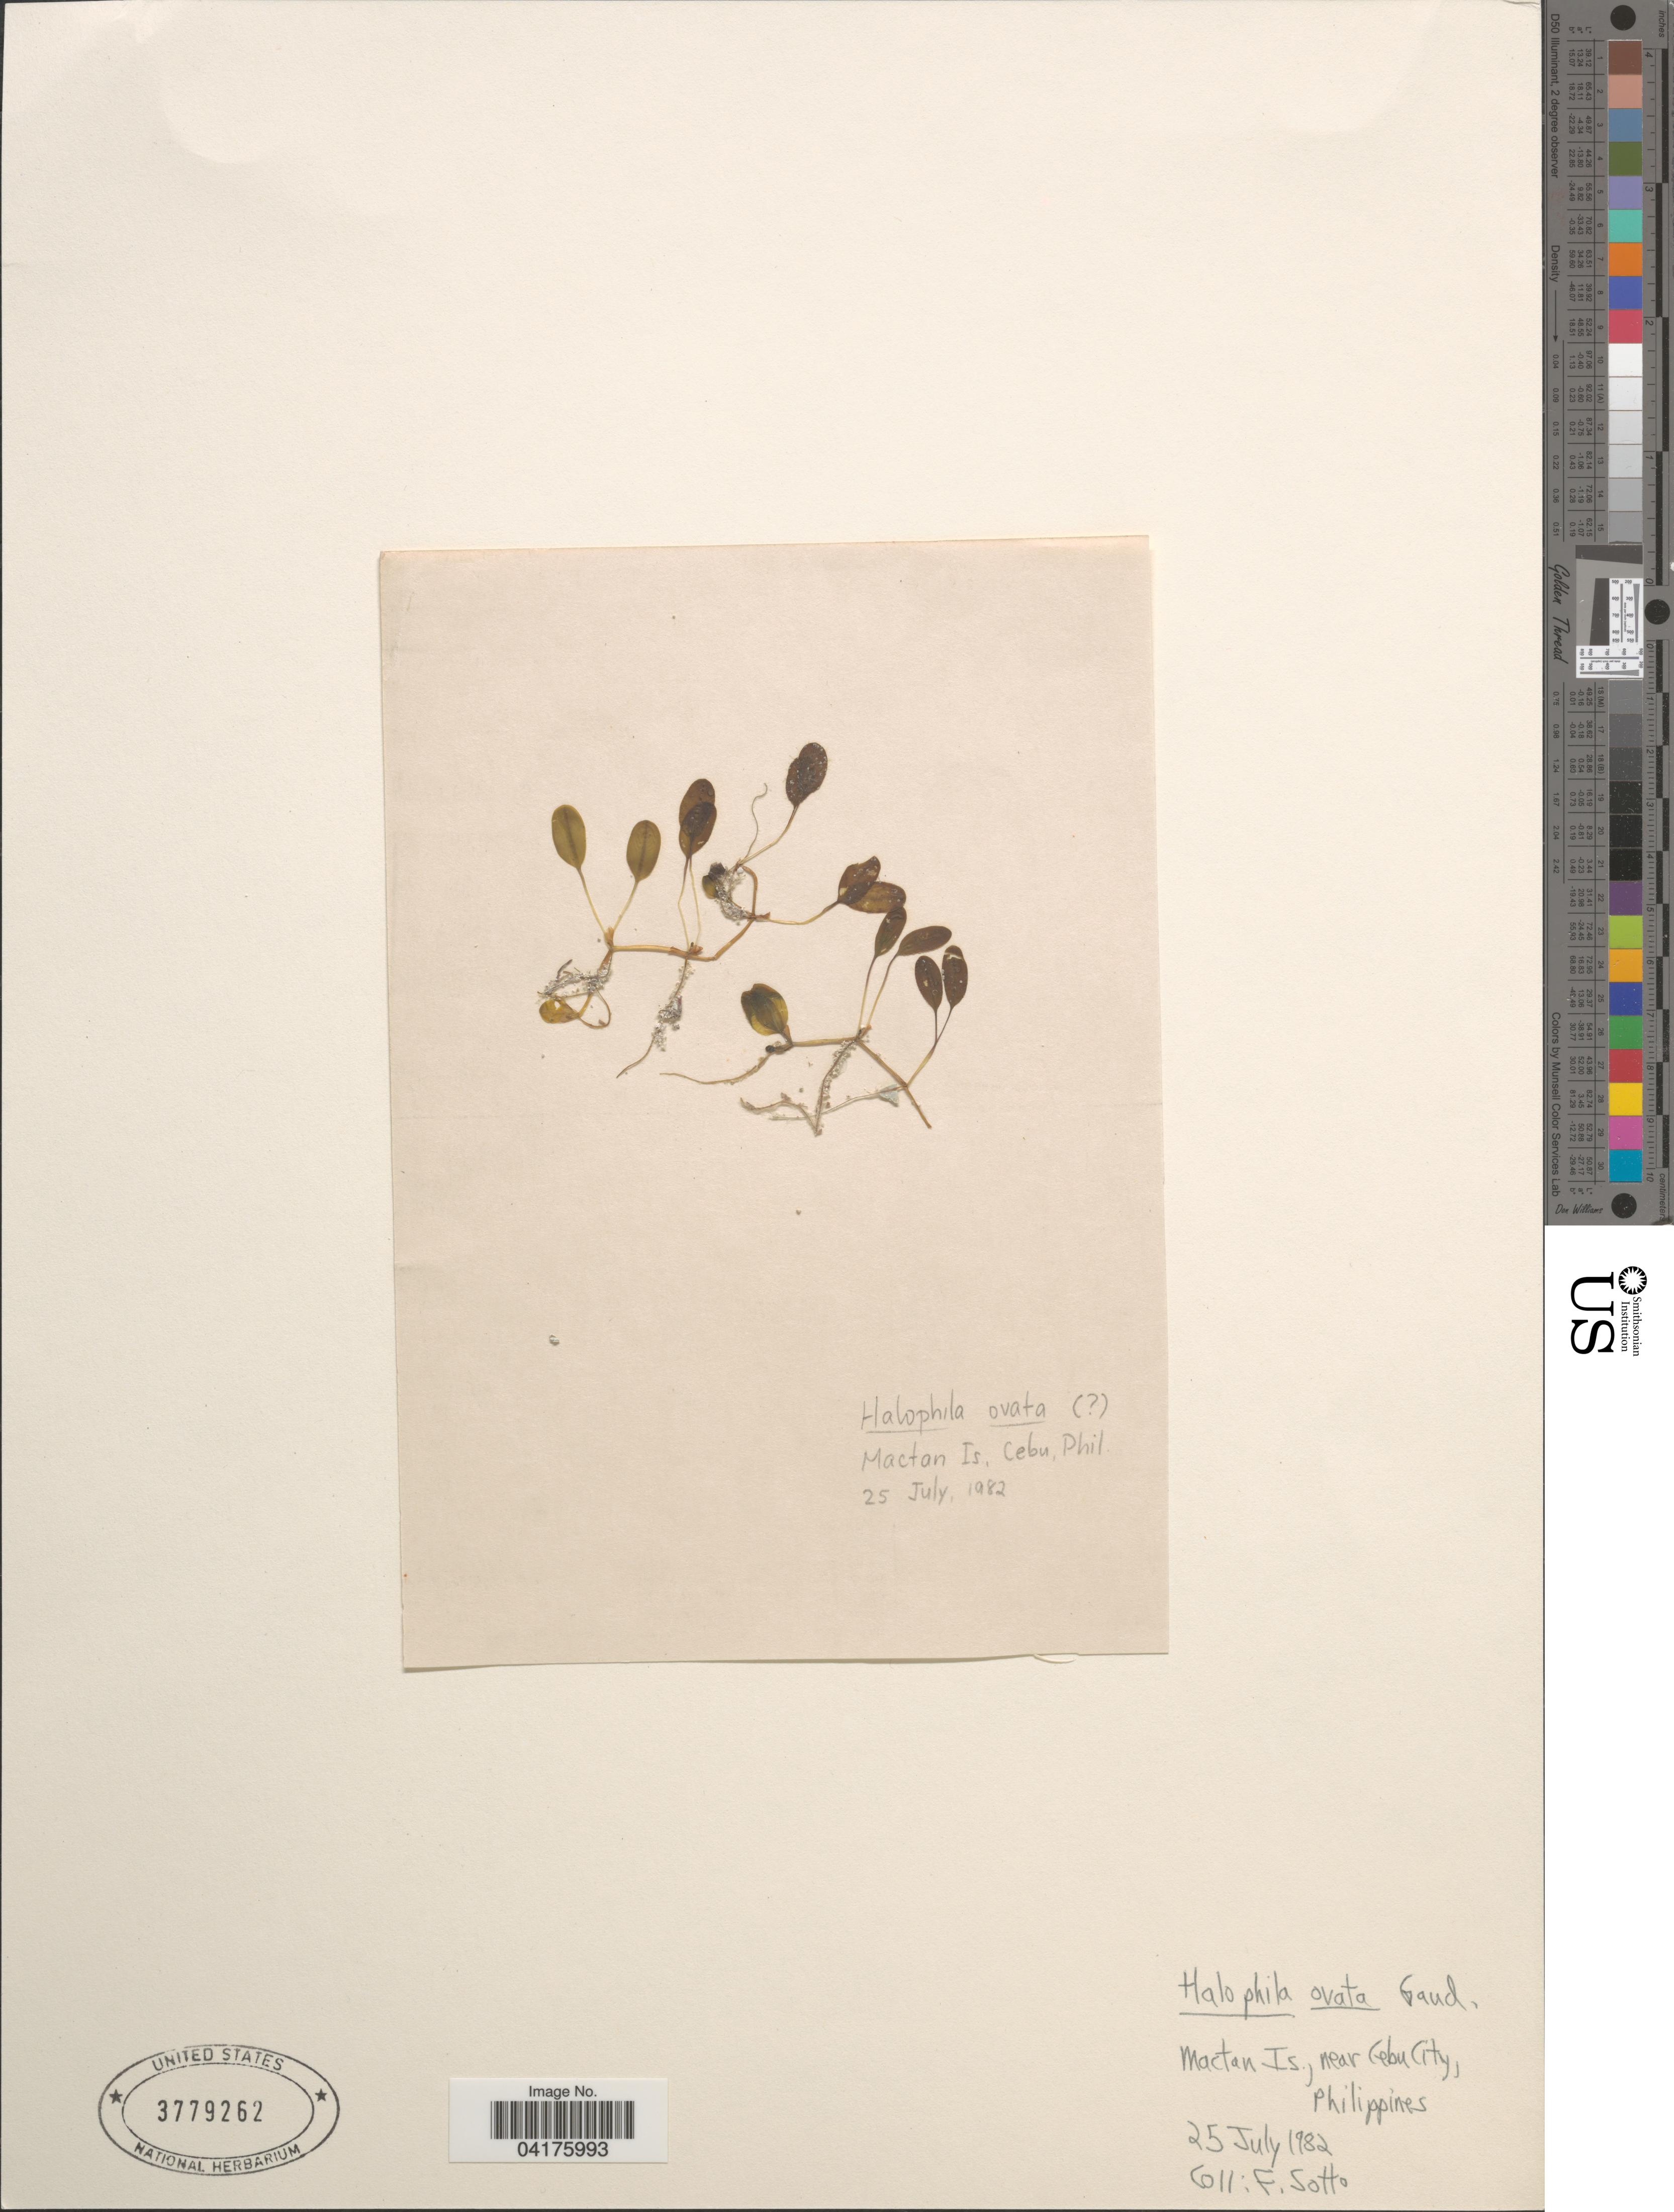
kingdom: Plantae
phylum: Tracheophyta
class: Liliopsida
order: Alismatales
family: Hydrocharitaceae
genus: Halophila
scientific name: Halophila ovata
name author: Merr.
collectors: F. Sotto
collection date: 1982-07-25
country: Philippines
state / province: Central Visayas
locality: Mactan Is., near Cebu City.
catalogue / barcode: US 3779262